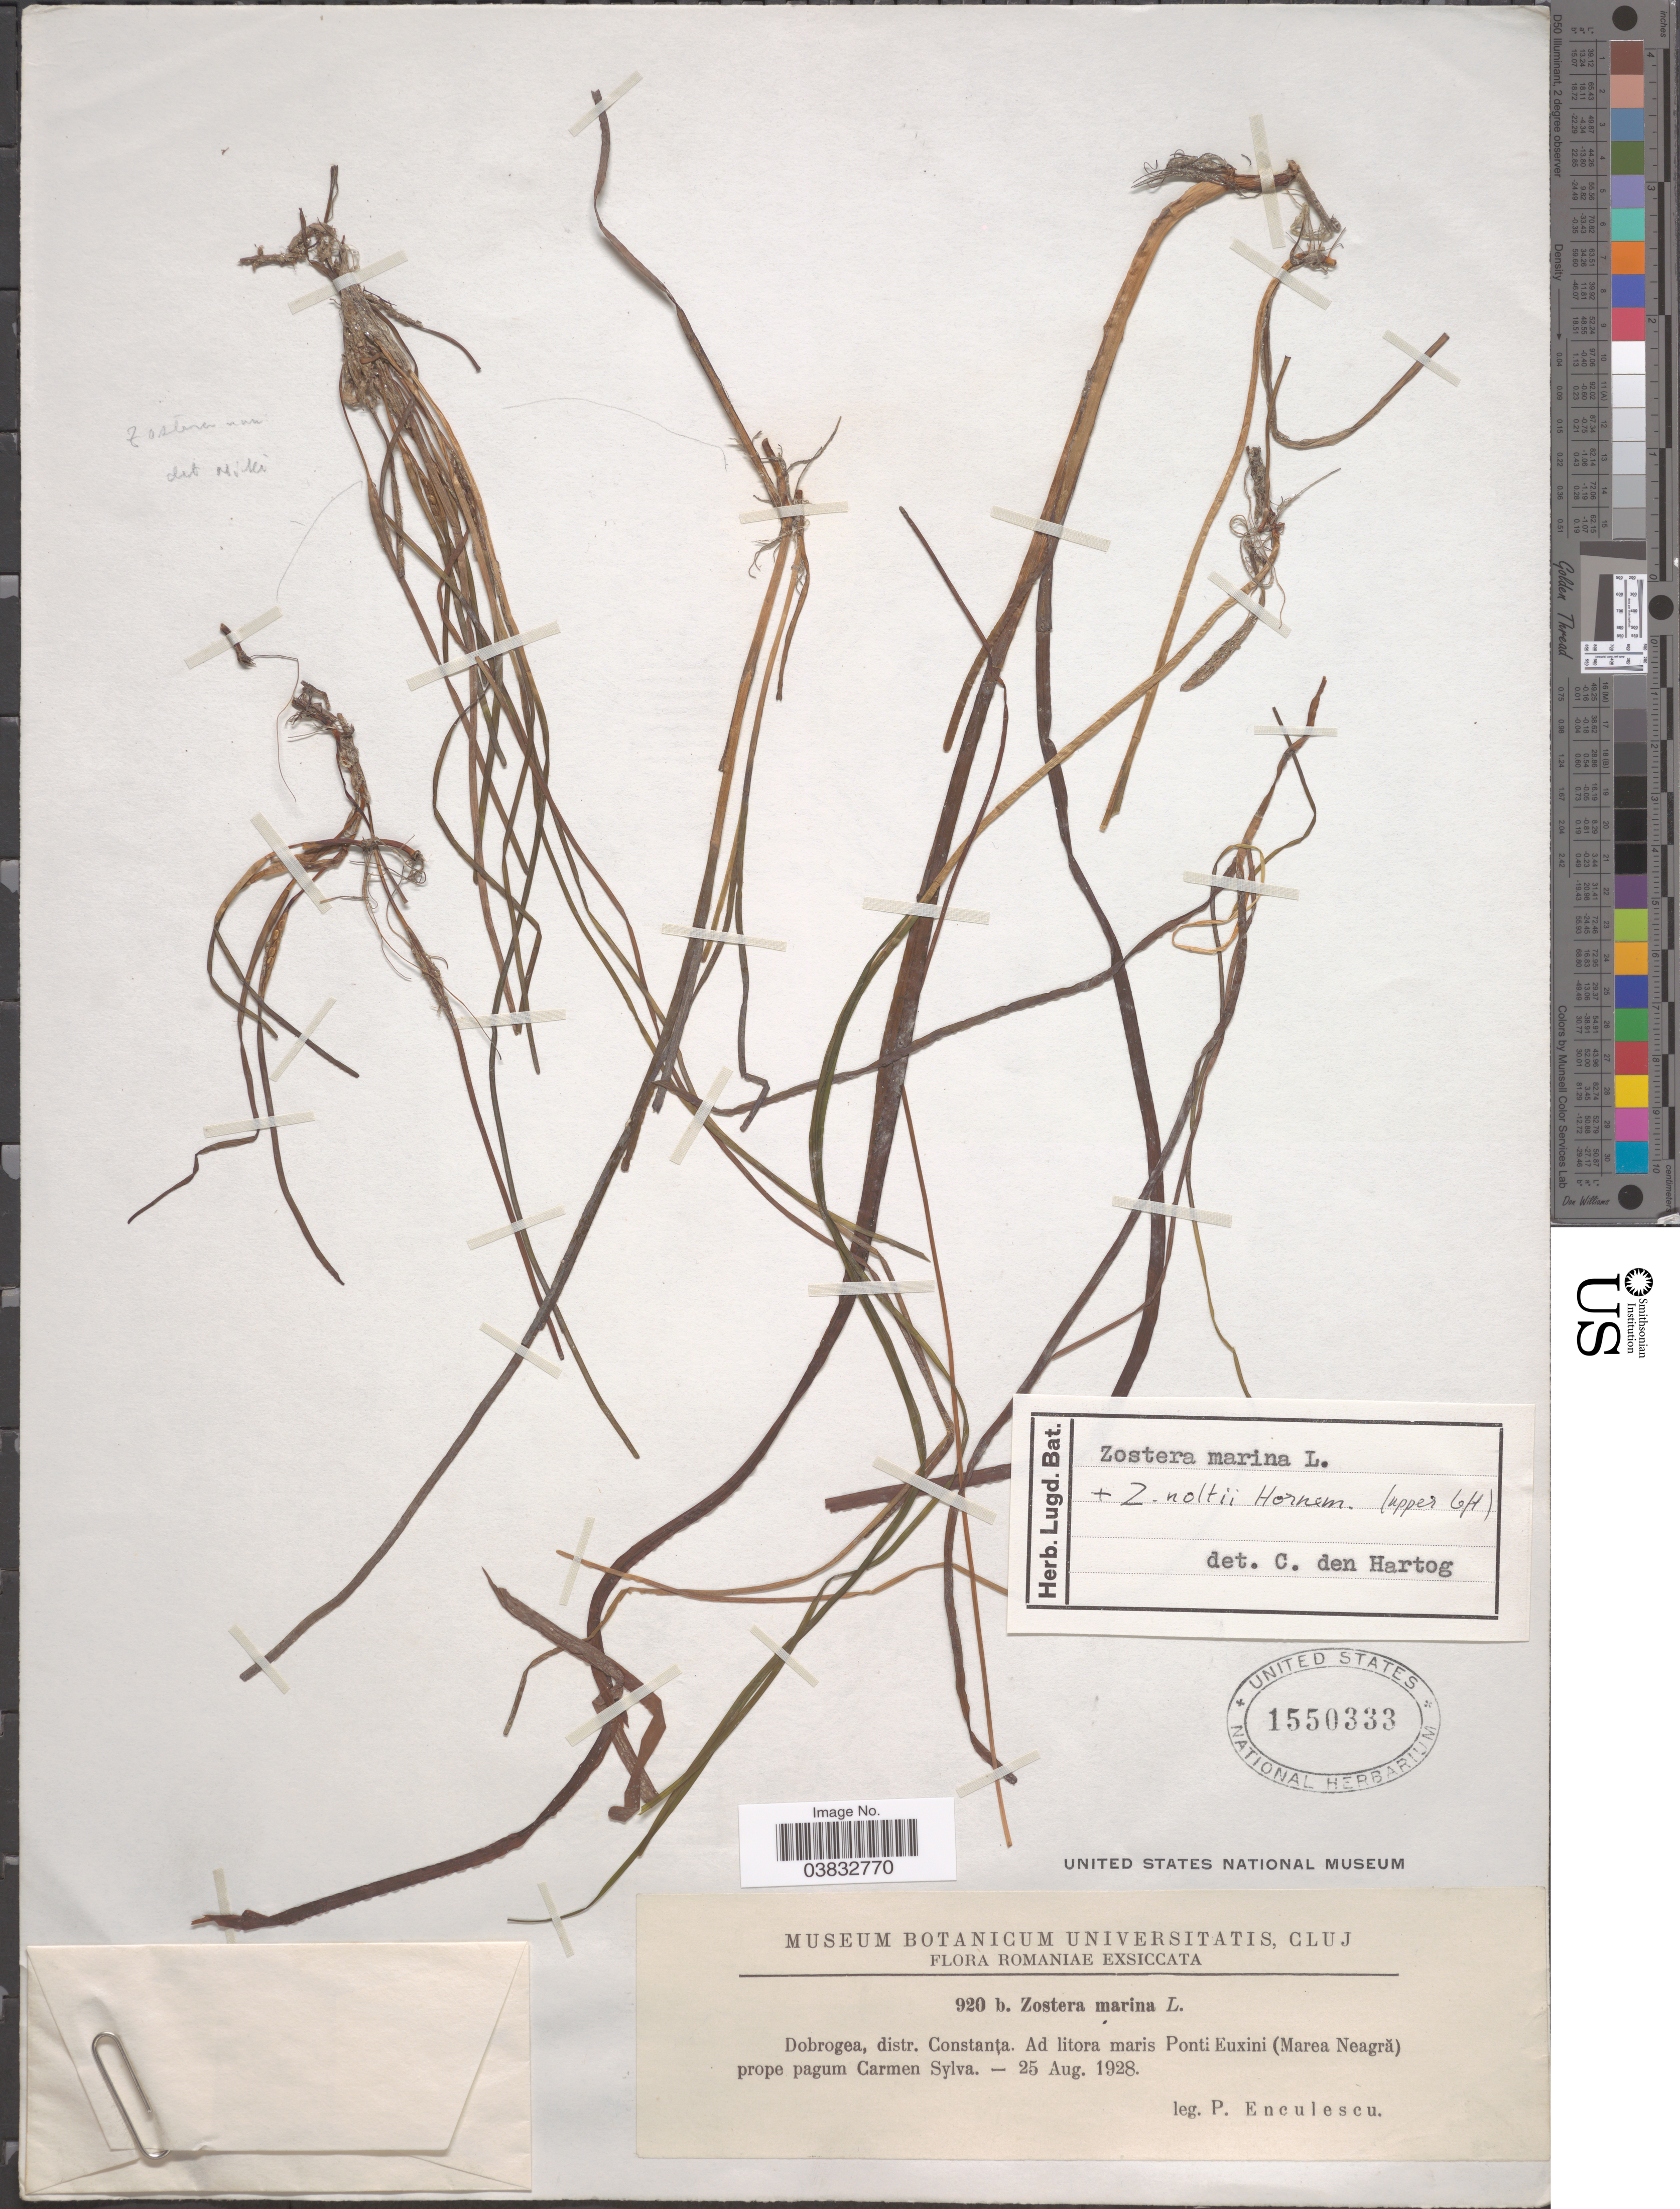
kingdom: Plantae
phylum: Tracheophyta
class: Liliopsida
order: Alismatales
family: Zosteraceae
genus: Zostera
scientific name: Zostera marina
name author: L.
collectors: P. Enculescu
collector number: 920b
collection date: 1928-08-25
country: Romania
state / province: Constanta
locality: Dobrogea, distr. Constanta. Ad litora maris Ponti Euxini (Marea Neagra) prope pagum Carmen Sylva.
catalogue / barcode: US 1550333